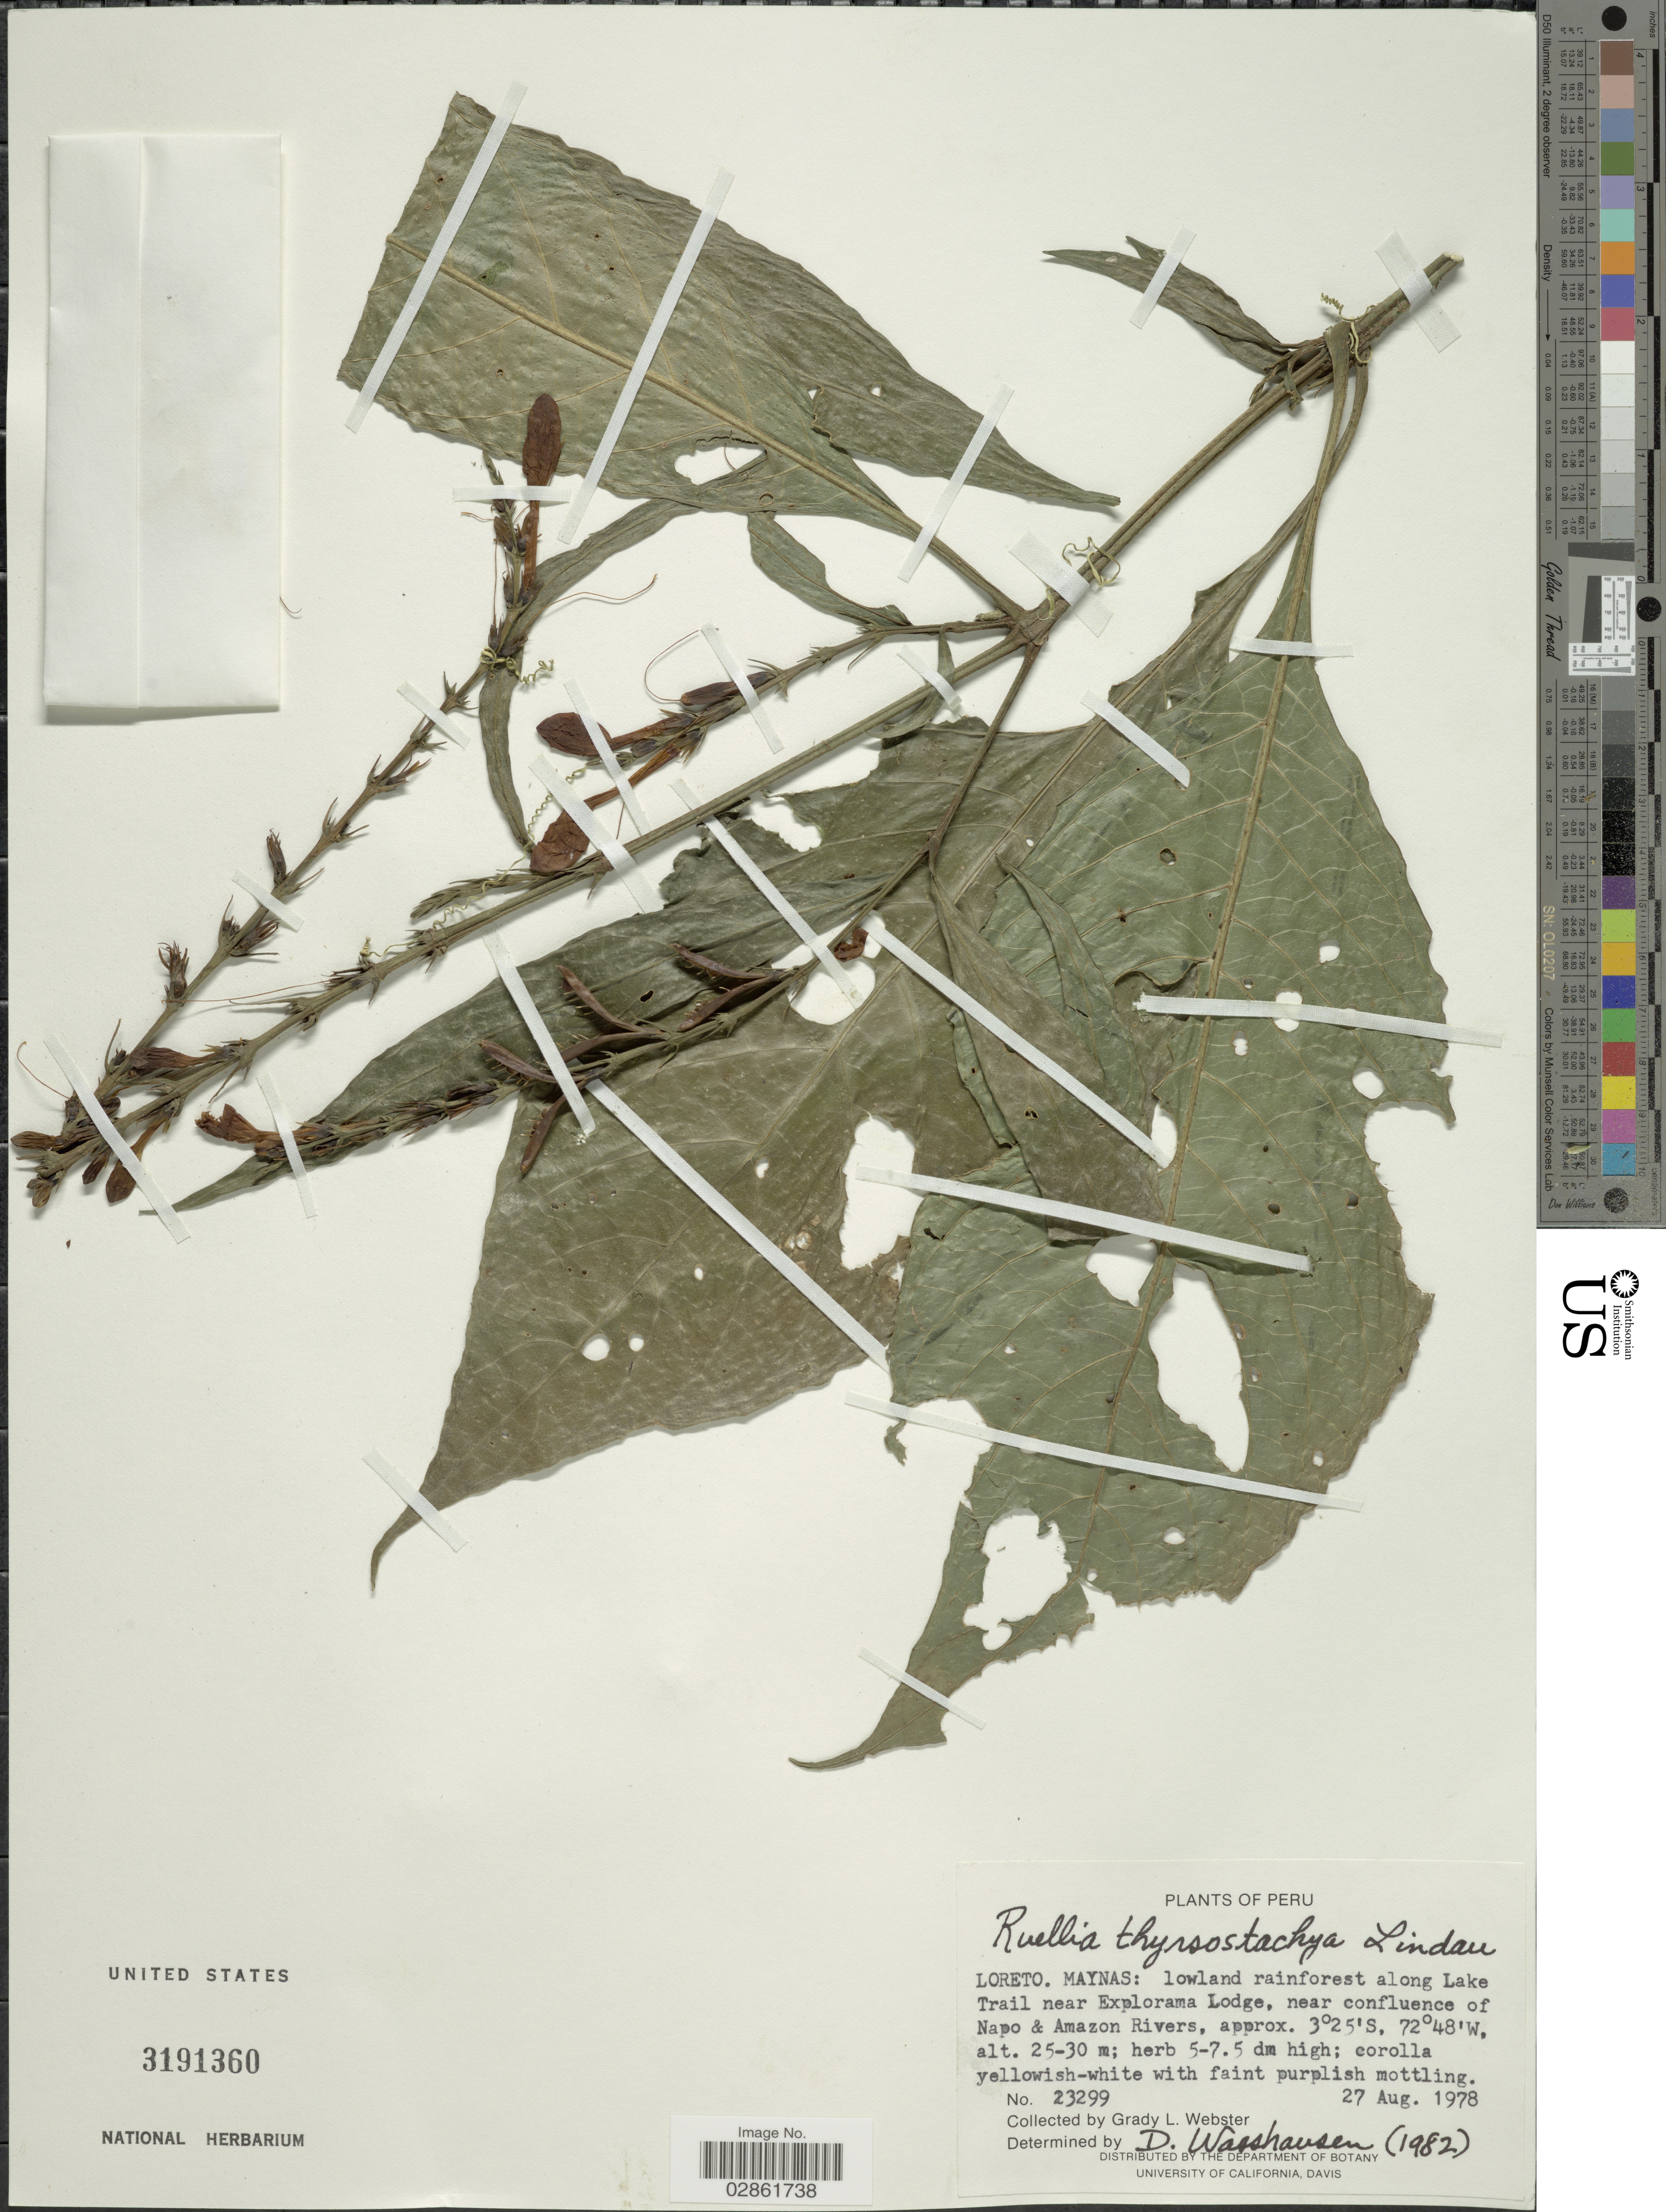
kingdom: Plantae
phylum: Tracheophyta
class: Magnoliopsida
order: Lamiales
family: Acanthaceae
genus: Ruellia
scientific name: Ruellia proxima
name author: Lindau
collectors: G. L. Webster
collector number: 23299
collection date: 1978-08-27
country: Peru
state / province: Loreto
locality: Maynas: lowland rainforest along Lake Trail near Explorama Lodge, near confluence of Napo & Amazon Rivers.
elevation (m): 25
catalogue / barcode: US 3191360